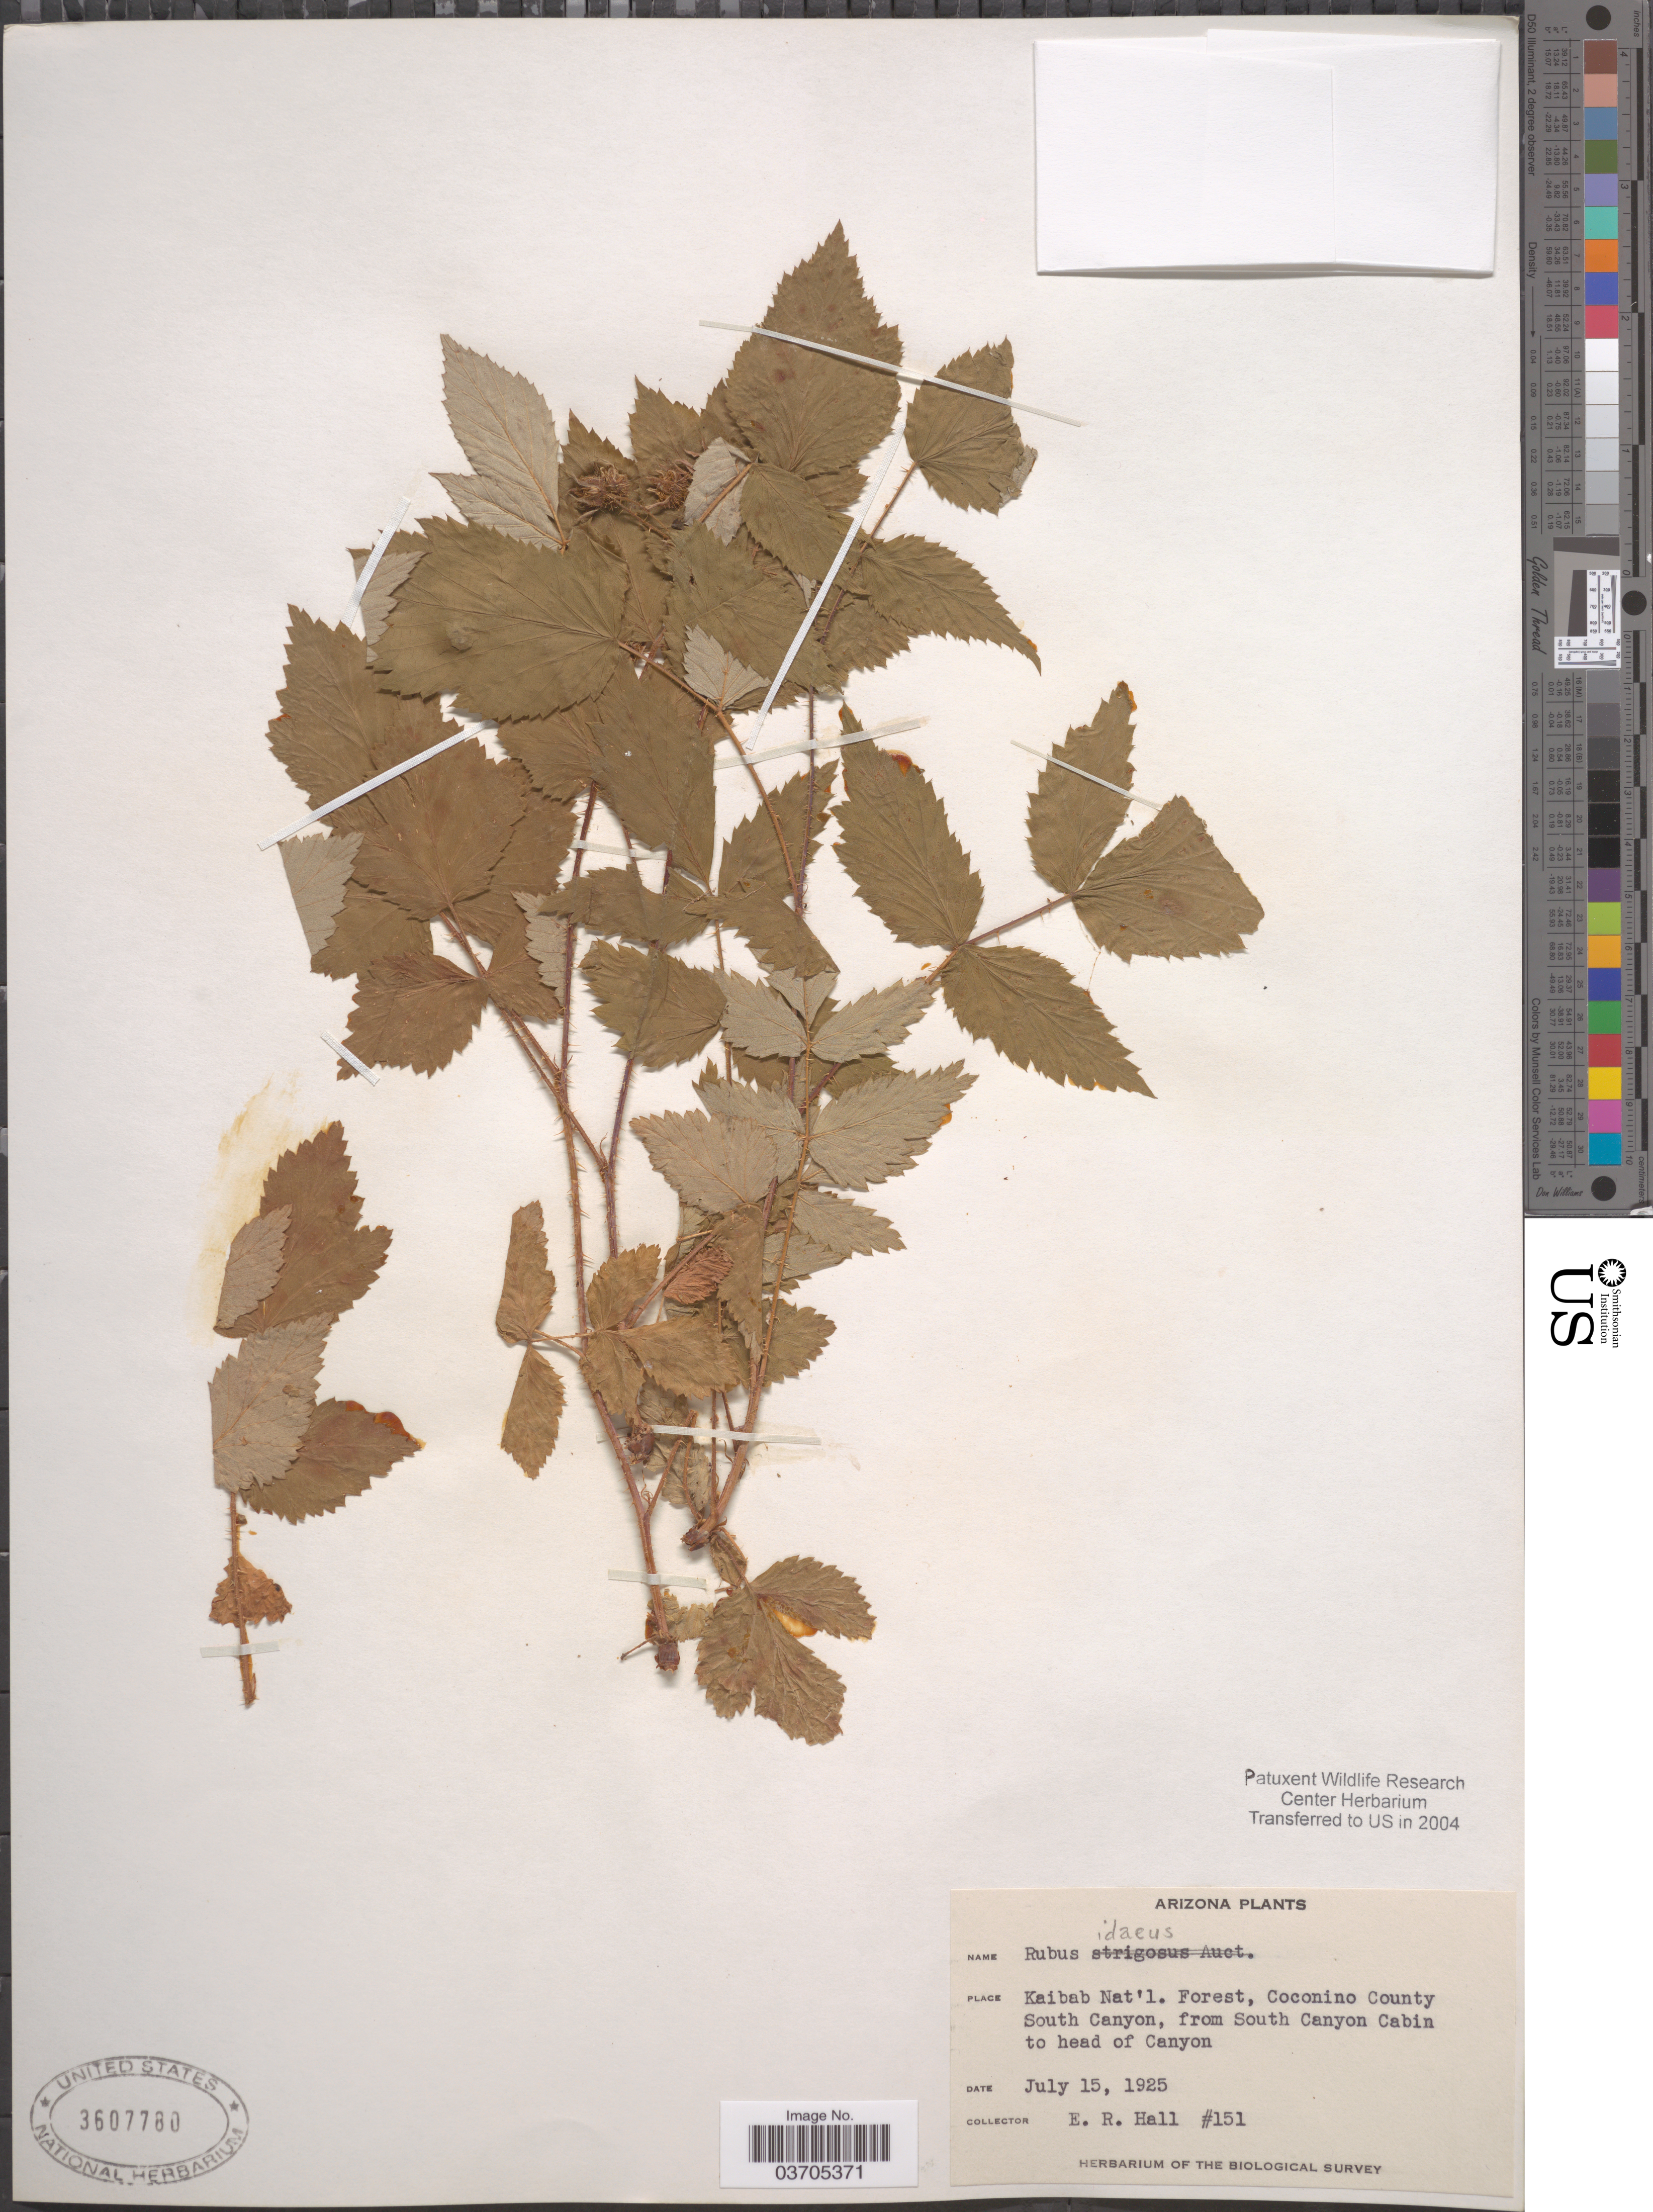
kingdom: Plantae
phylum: Tracheophyta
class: Magnoliopsida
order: Rosales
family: Rosaceae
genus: Rubus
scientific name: Rubus idaeus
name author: L.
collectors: E. Hall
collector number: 151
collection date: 1925-07-15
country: United States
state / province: Arizona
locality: Kaibab Nat'l. Forest, Coconino County South Canyon, from South Canyon Cabin to head of Canyon.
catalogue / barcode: US 3607780